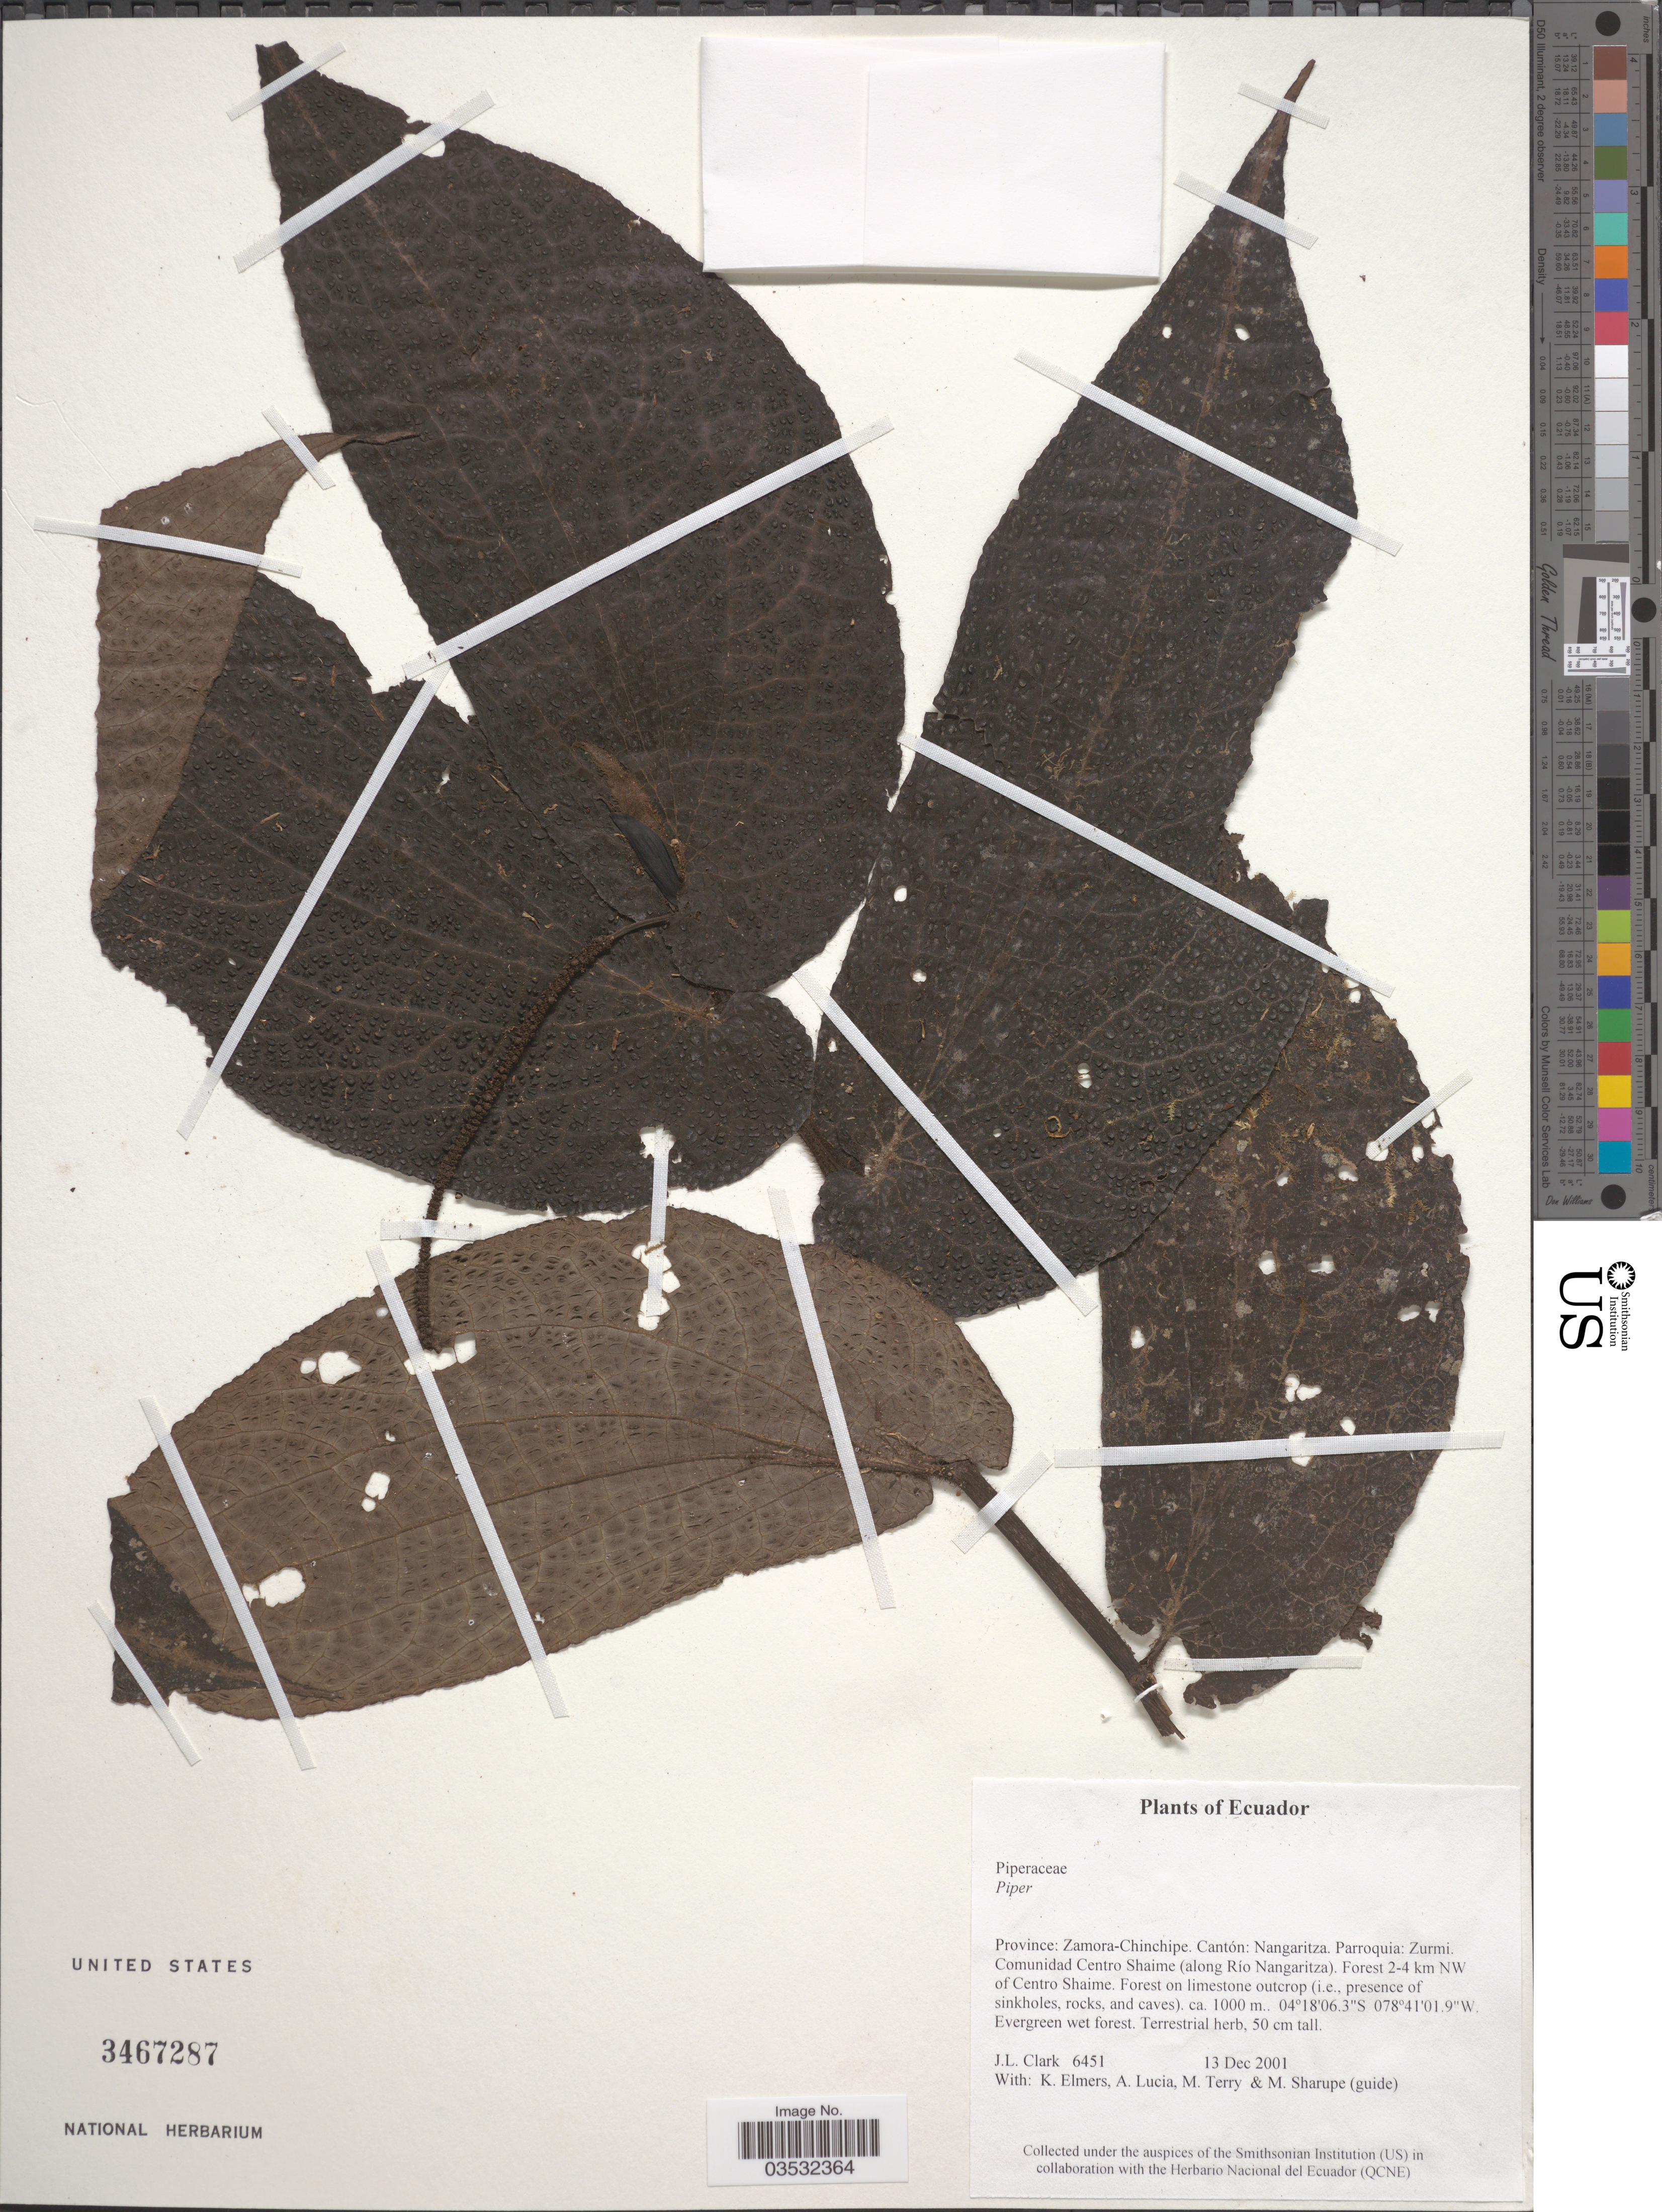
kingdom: Plantae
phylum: Tracheophyta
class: Magnoliopsida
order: Piperales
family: Piperaceae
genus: Piper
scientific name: Piper sp.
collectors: J. L. Clark, K. Elmers, A. Lucia, M. Terry & M. Sharupe (guide)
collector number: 6451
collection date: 2001-12-13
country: Ecuador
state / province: Zamora-Chinchipe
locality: Cantón: Nangaritza. Parroquia: Zurmi. Comunidad Centro Shaime (along Río Nangaritza). Forest 2-4 km NW of Centro Shaime.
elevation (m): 1000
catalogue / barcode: US 3467287